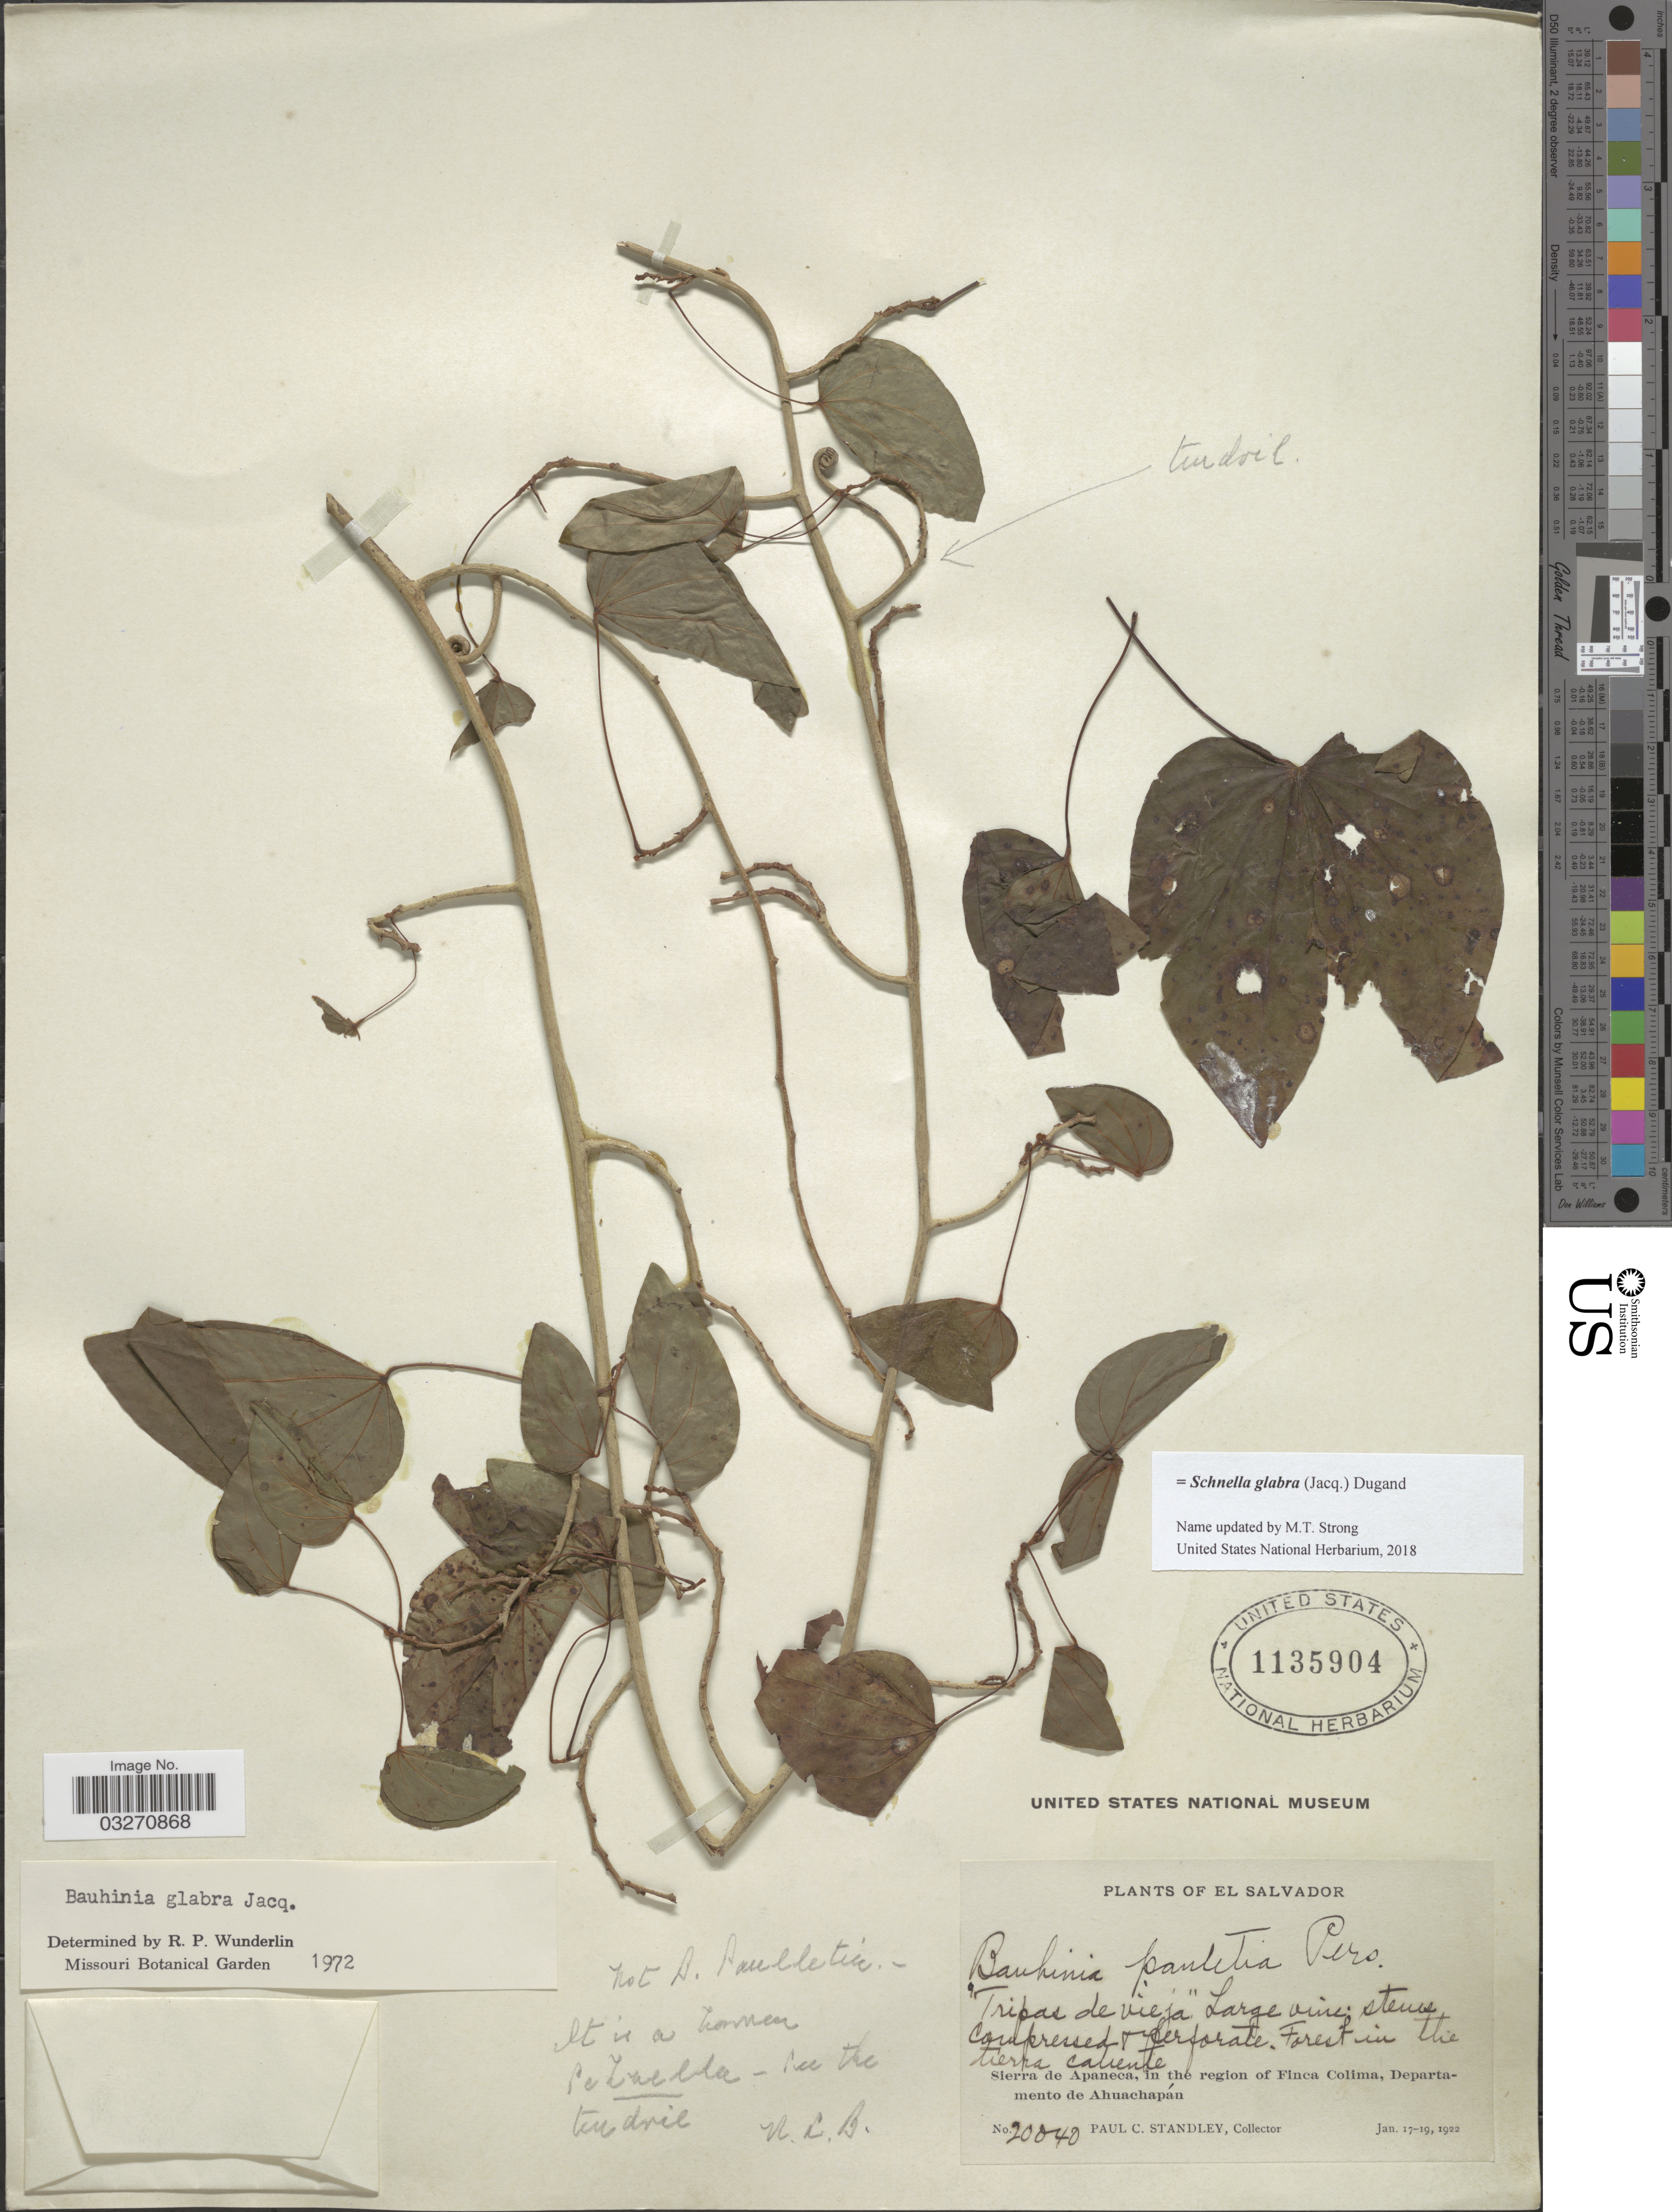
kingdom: Plantae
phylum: Tracheophyta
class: Magnoliopsida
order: Fabales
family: Fabaceae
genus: Schnella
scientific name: Schnella glabra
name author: (Jacq.) Dugand G.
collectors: P. C. Standley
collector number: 20040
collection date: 1922-01-17/1922-01-19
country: El Salvador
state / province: Ahuachapan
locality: Sierra de Apaneca, in the region of Finca Colima, Departamento de Ahuachapán.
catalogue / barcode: US 1135904